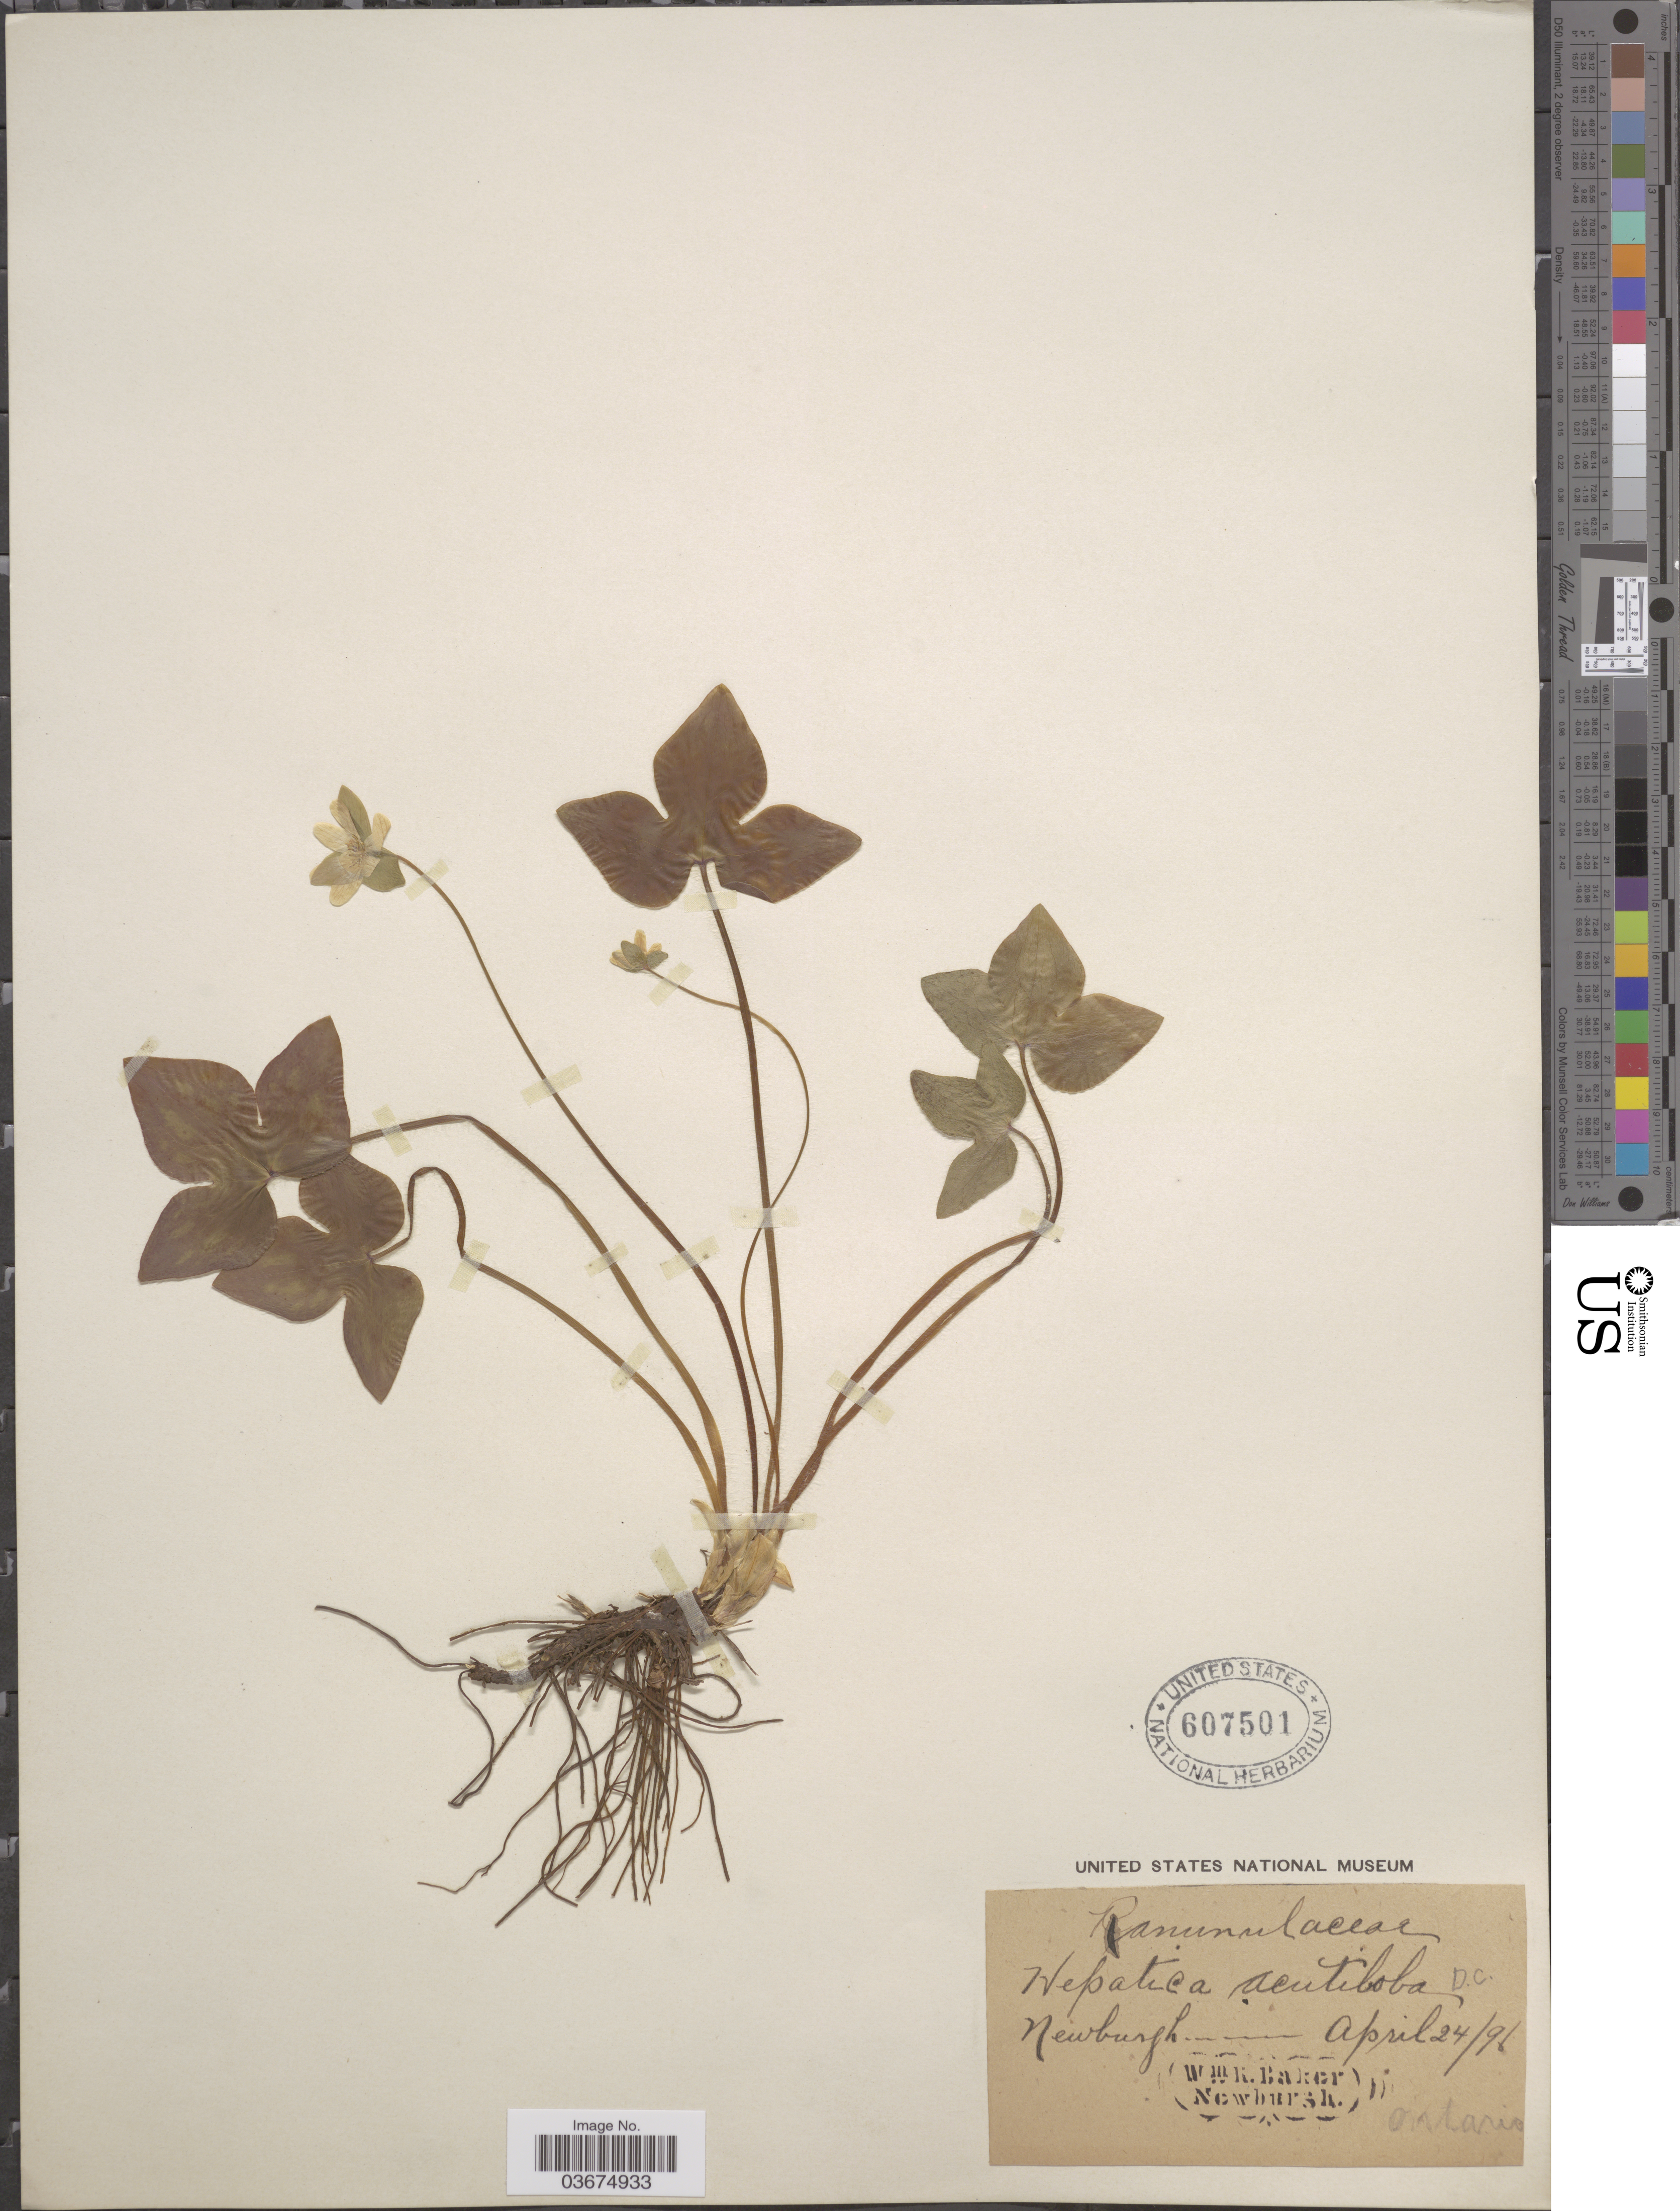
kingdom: Plantae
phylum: Tracheophyta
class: Magnoliopsida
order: Ranunculales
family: Ranunculaceae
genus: Hepatica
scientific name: Hepatica acutiloba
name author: DC.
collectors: W. Baker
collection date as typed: Transcribed d/m/y: 24/4/91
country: Canada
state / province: Ontario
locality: Newburgh.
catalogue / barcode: US 607501